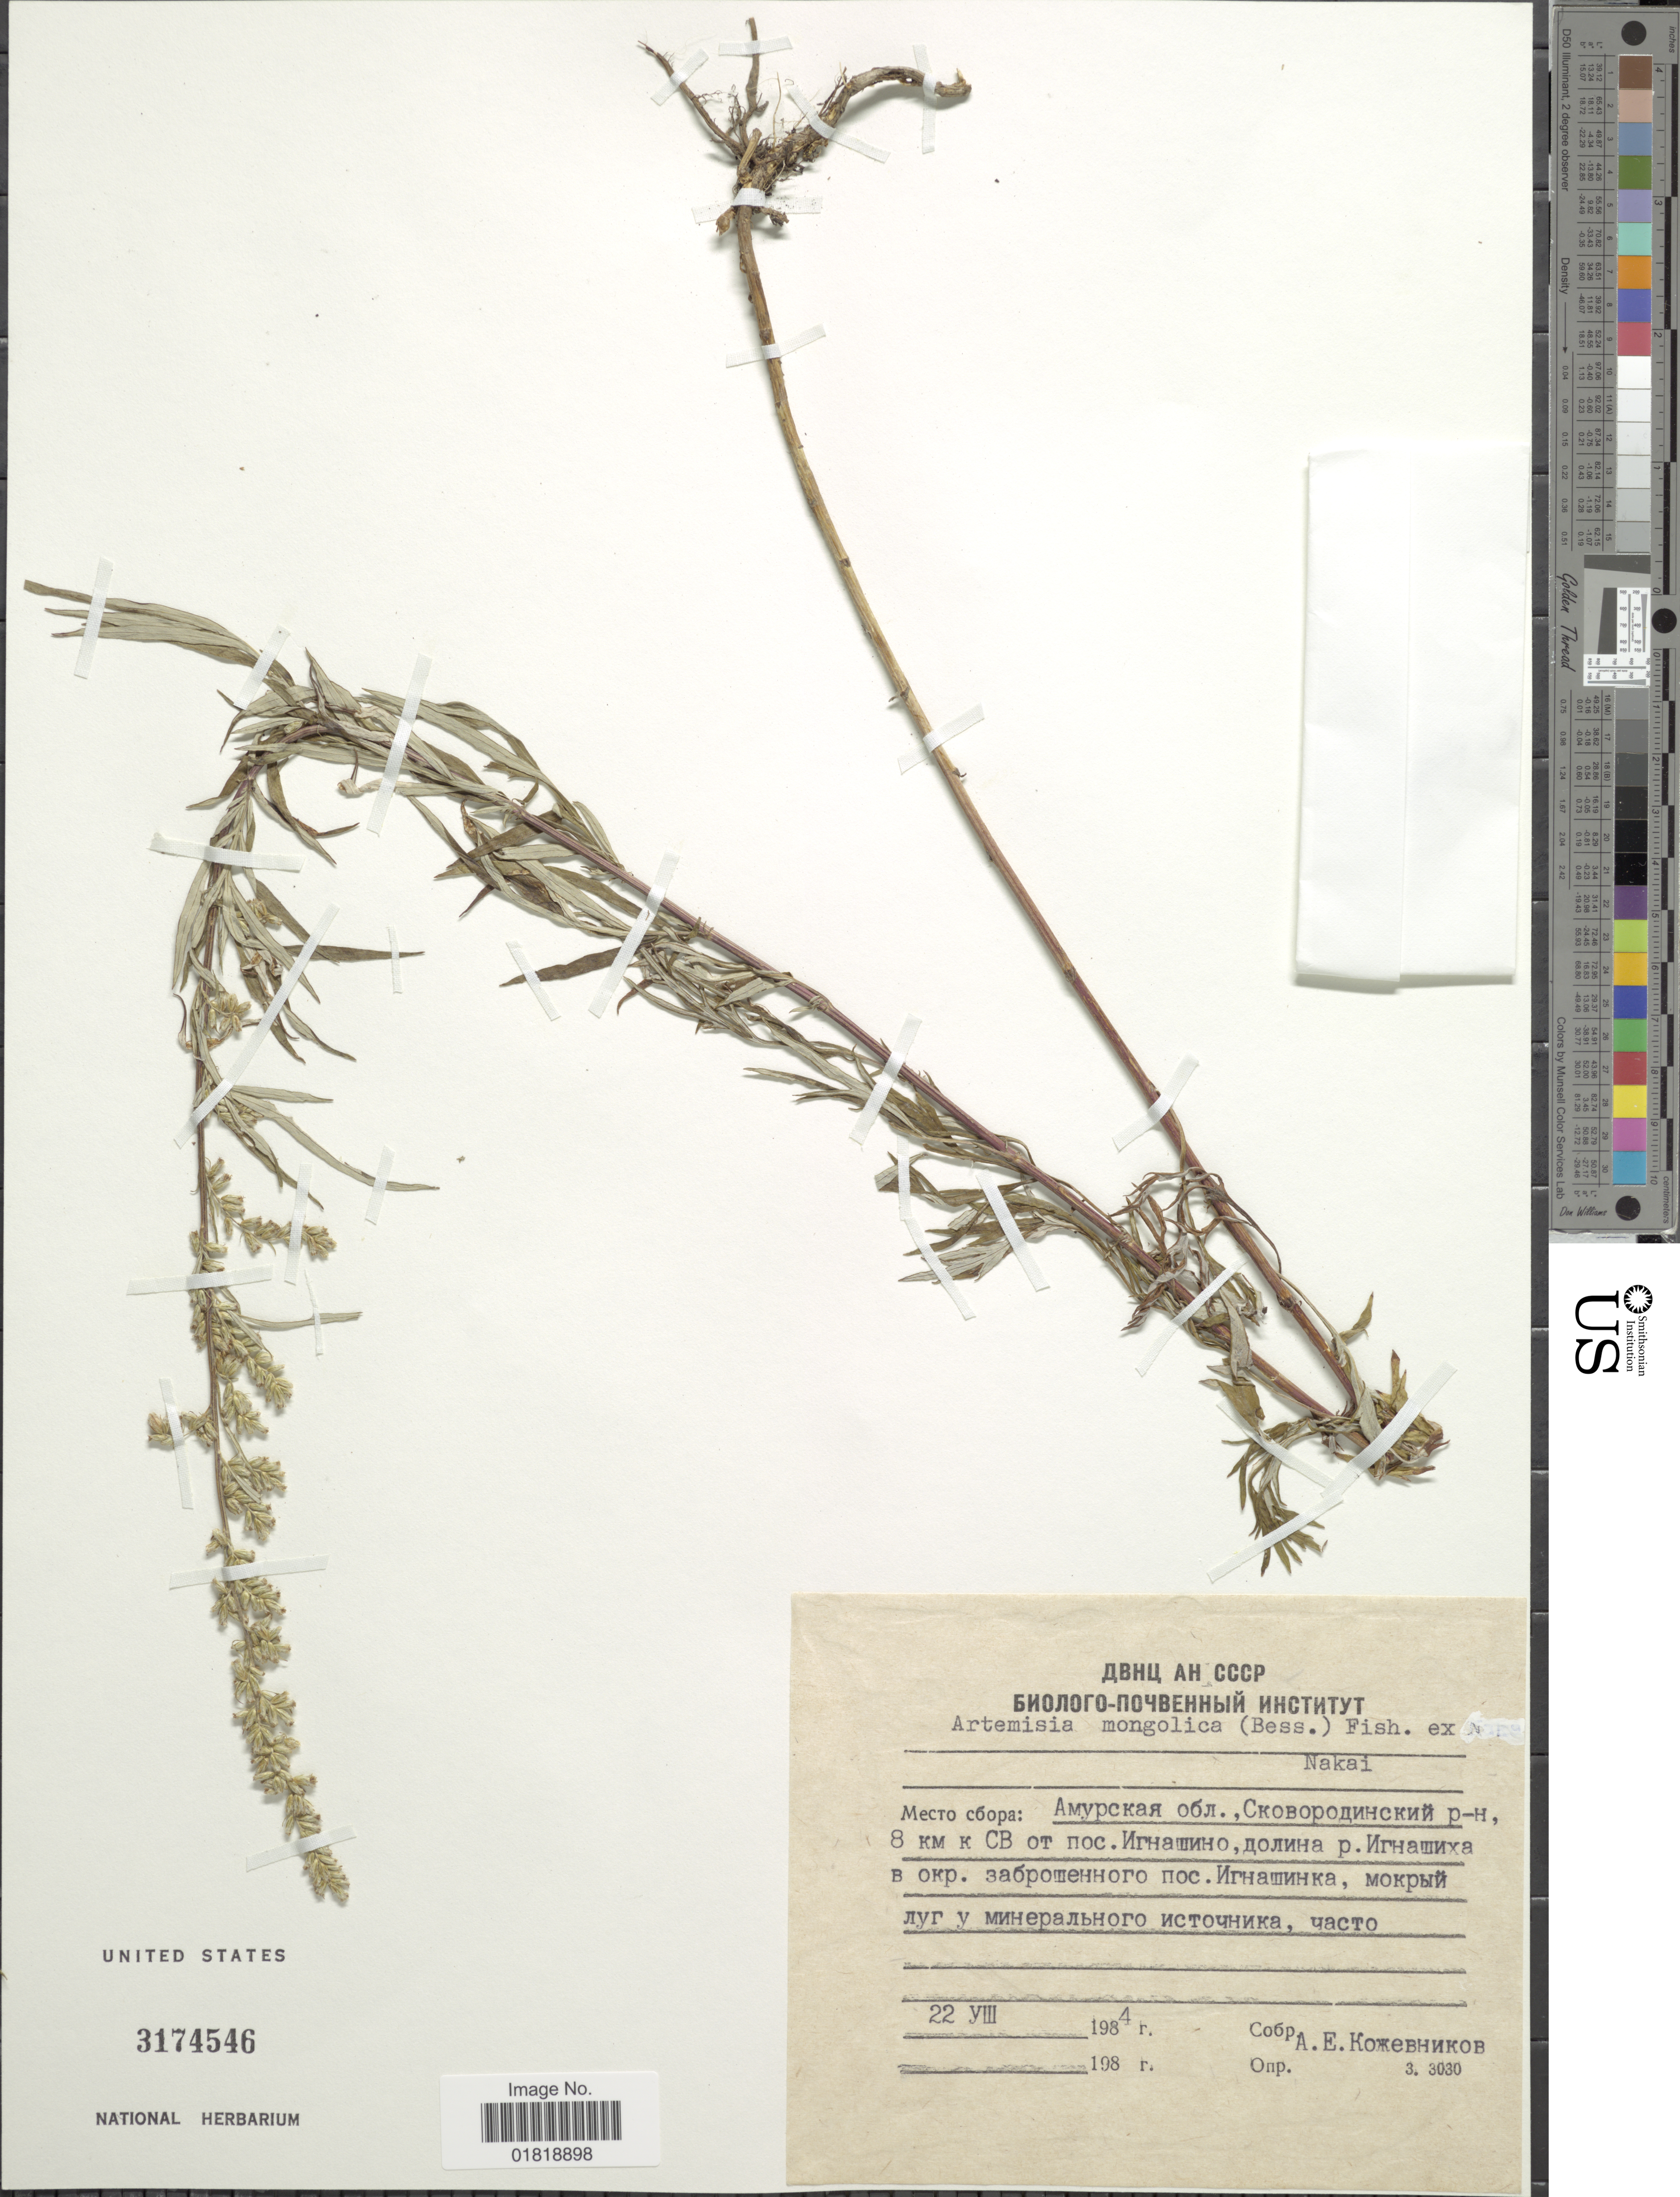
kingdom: Plantae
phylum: Tracheophyta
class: Magnoliopsida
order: Asterales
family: Asteraceae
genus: Artemisia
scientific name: Artemisia mongolica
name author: Fisch.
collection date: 1984-08-22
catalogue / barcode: US 3174546